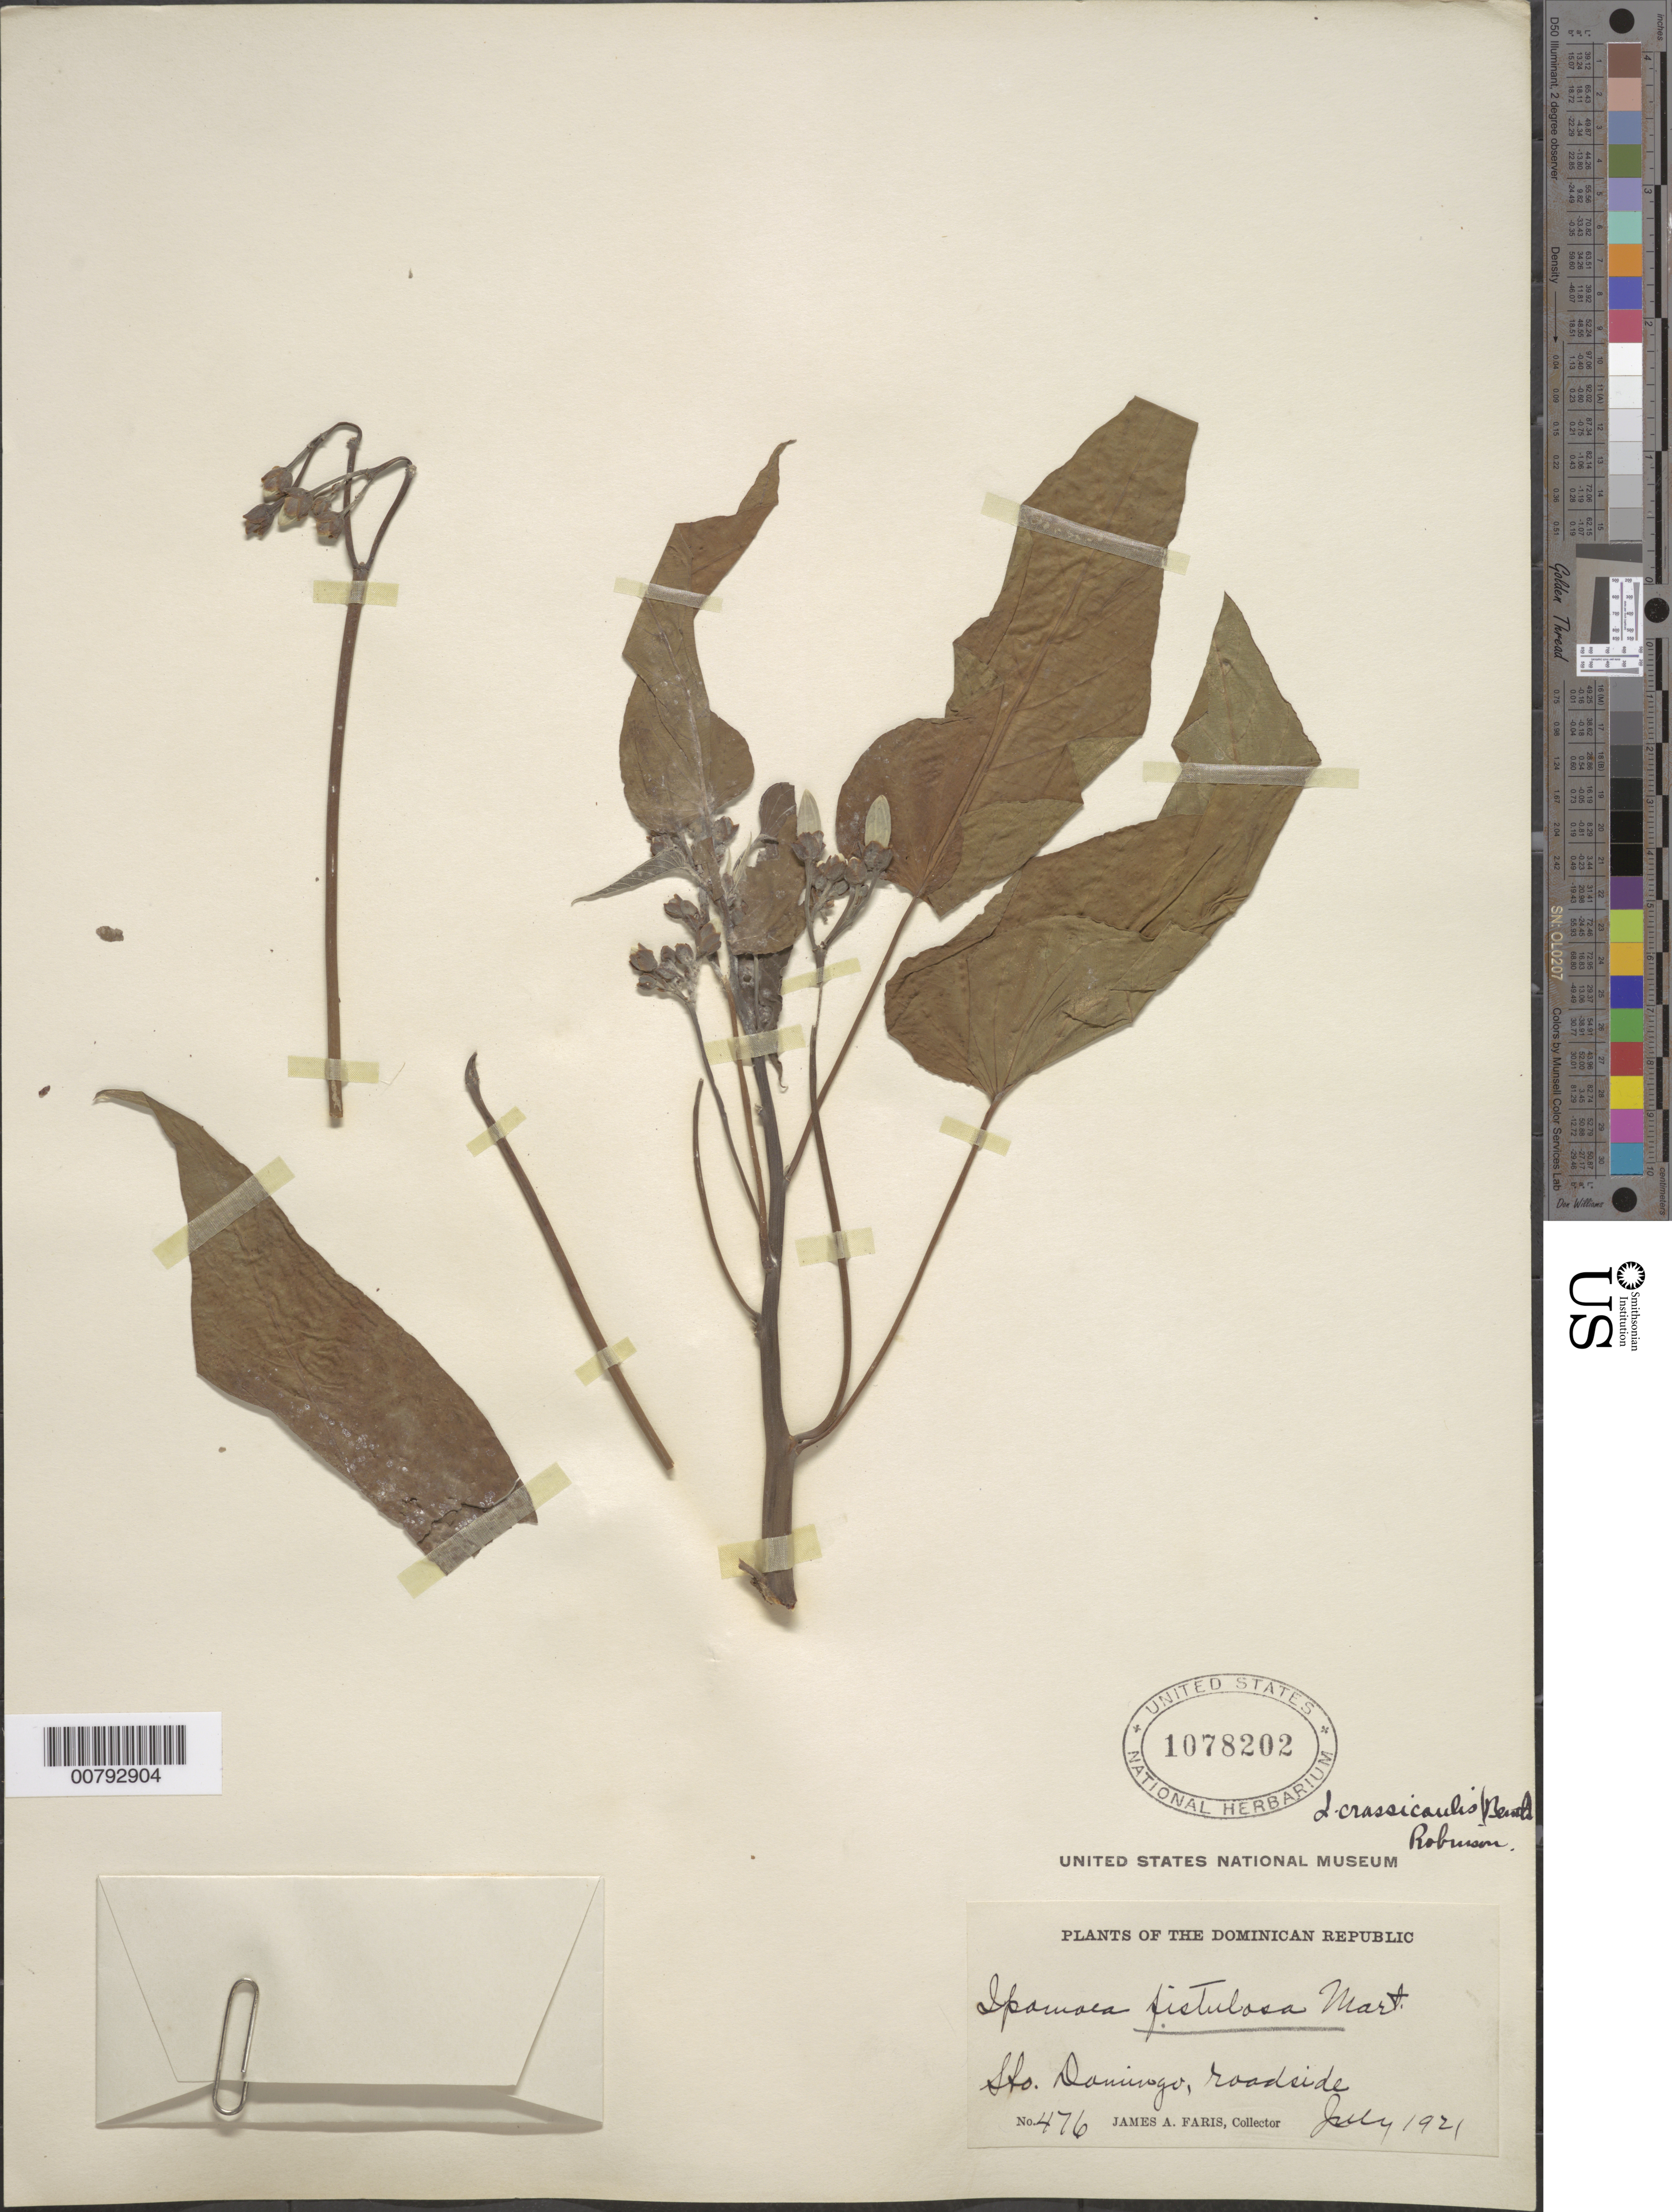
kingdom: Plantae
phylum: Tracheophyta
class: Magnoliopsida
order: Solanales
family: Convolvulaceae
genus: Ipomoea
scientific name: Ipomoea crassicaulis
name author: (Benth.) B.L. Rob.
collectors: J. Fairs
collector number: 476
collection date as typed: Jul 1910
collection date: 1910-07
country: Dominican Republic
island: Hispaniola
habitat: Roadside.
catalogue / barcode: US 1078202